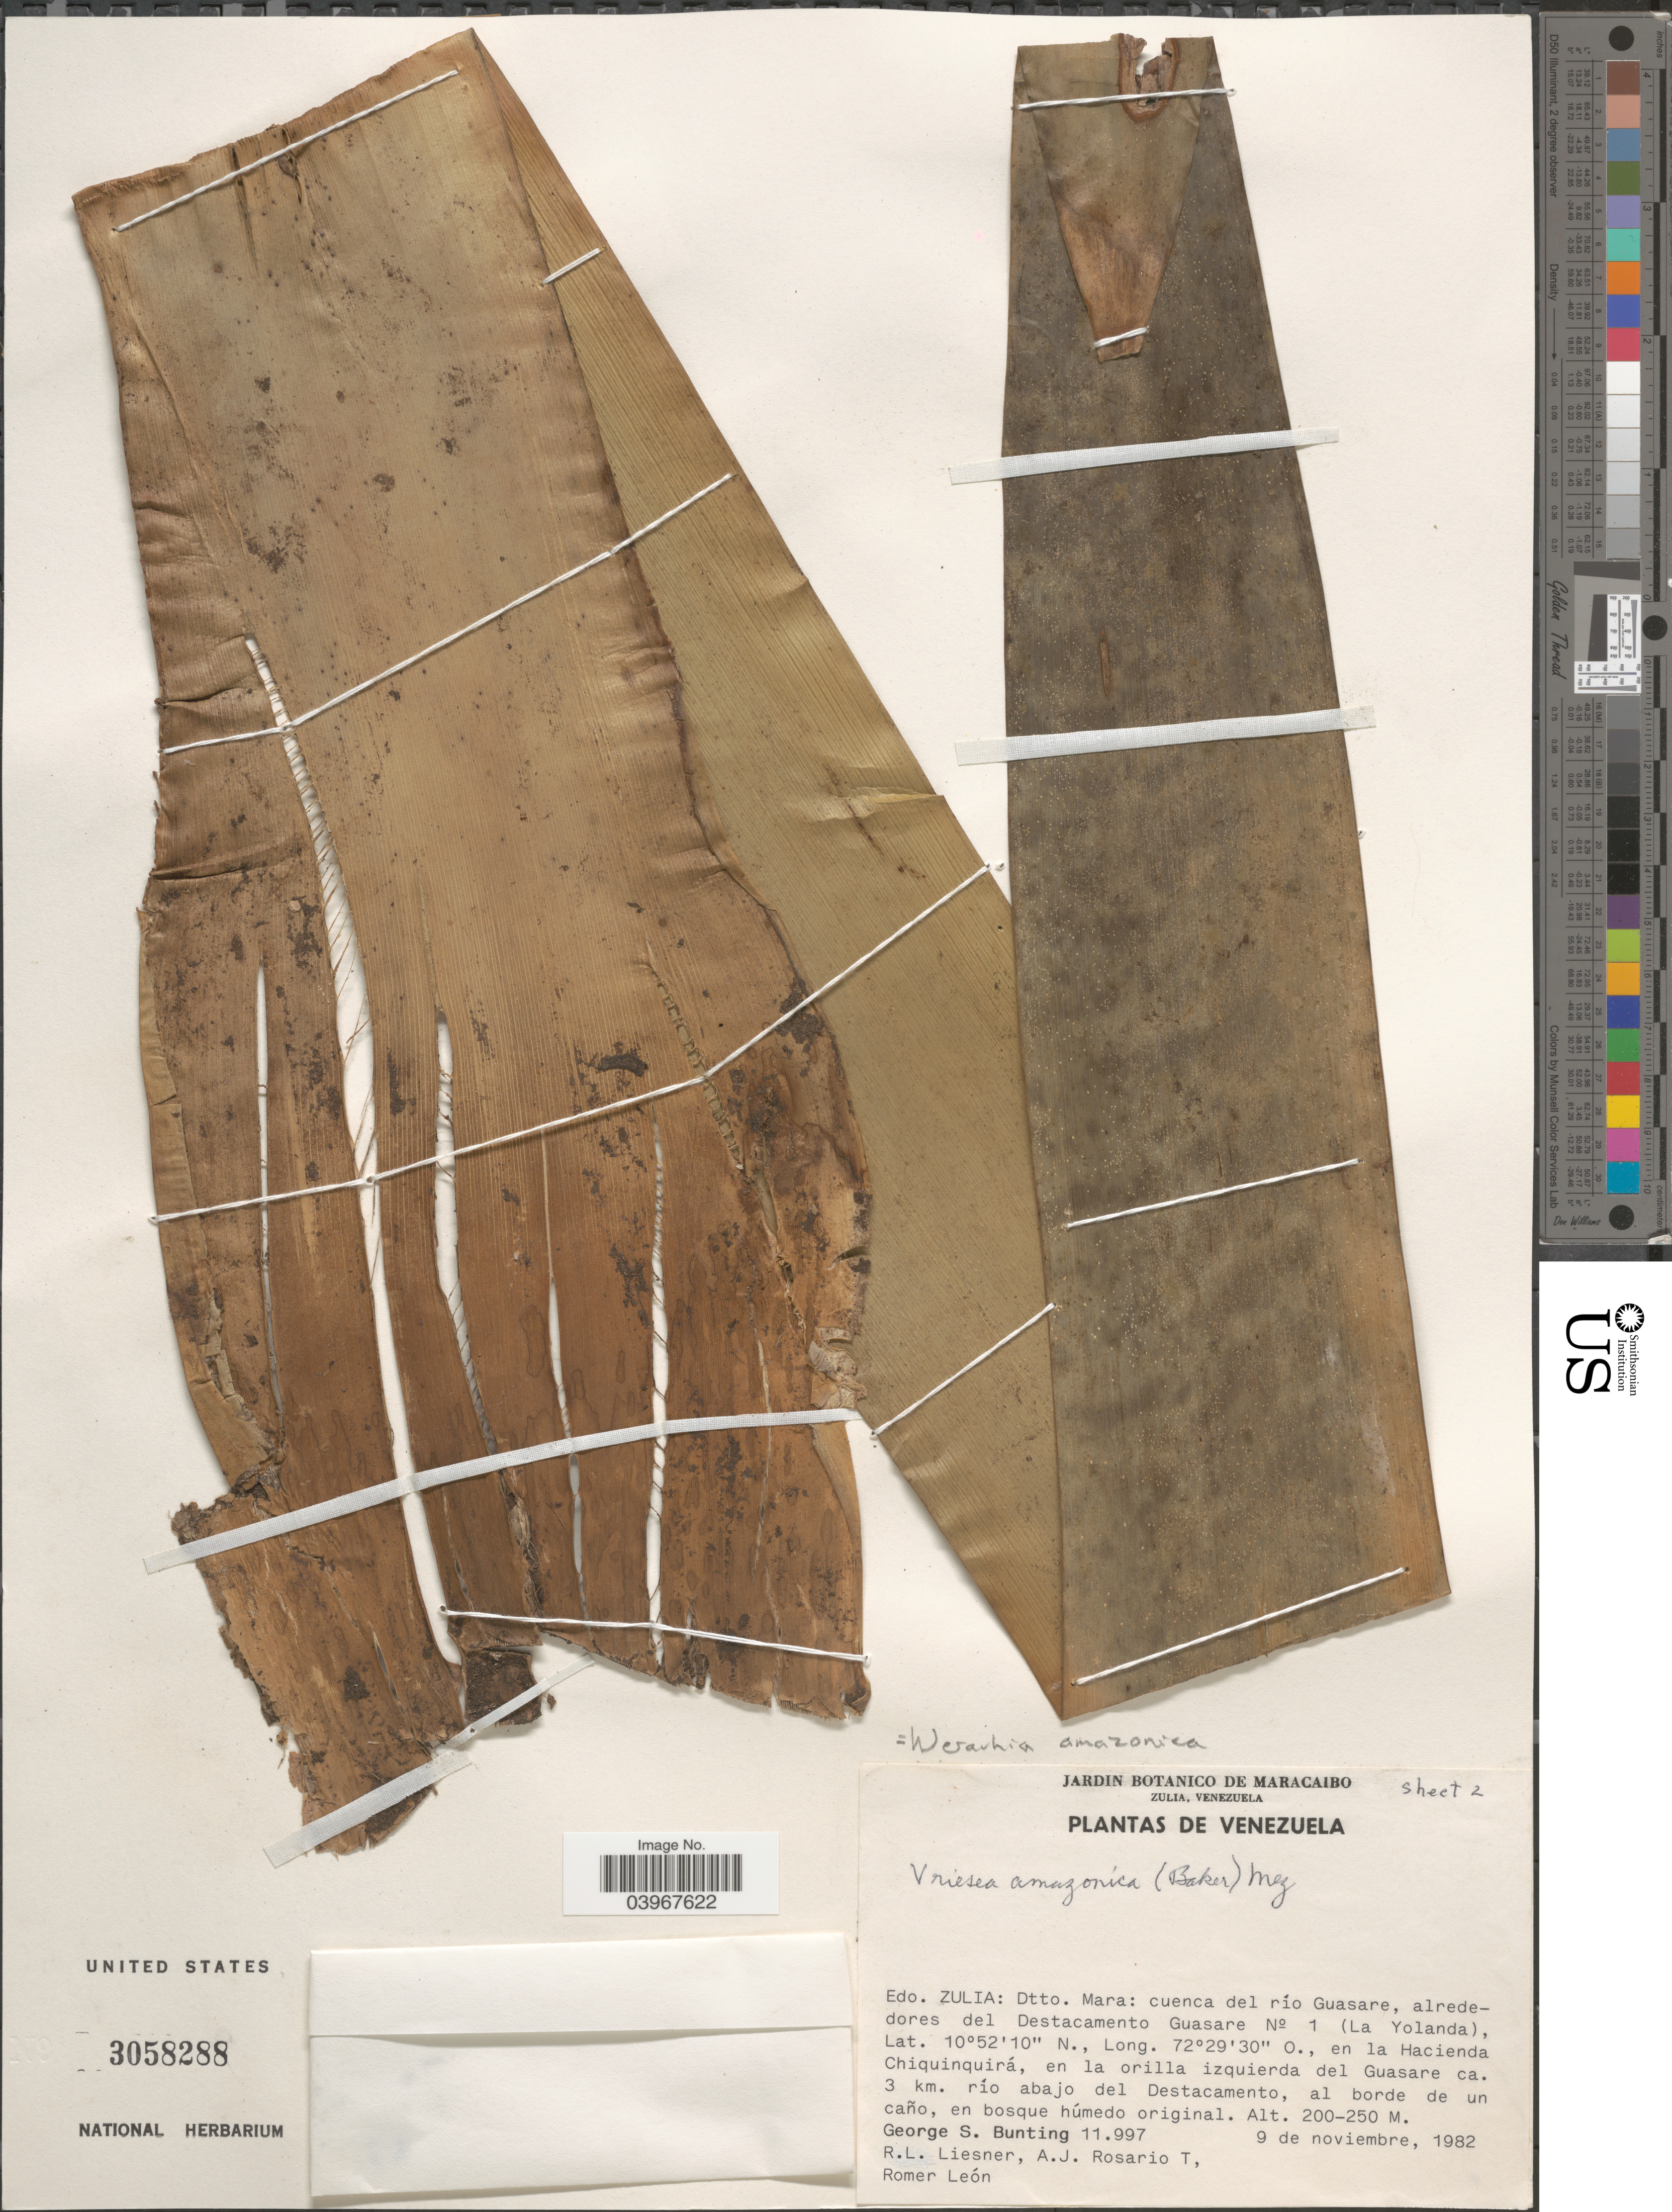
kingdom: Plantae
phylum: Tracheophyta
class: Liliopsida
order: Poales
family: Bromeliaceae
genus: Werauhia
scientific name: Werauhia gigantea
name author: (Mart. ex Schult. & Schult. f.) J.R. Grant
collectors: G. S. Bunting, R. L. Liesner, A. Rosario T. & R. León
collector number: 11997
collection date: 1982-11-09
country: Venezuela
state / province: Zulia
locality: Edo. Zulia: Dtto. Mara: cuenca del río Guasare, alrededores del Destacamento Guasare Nº 1 (La Yolanda), en la Hacienda Chiquinquirá, en la orilla izquierda del Guasare ca. 3 km. río abajo del Destacamento, al borde de un caño, en bosque húmedo original.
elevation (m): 200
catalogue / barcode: US 3058288